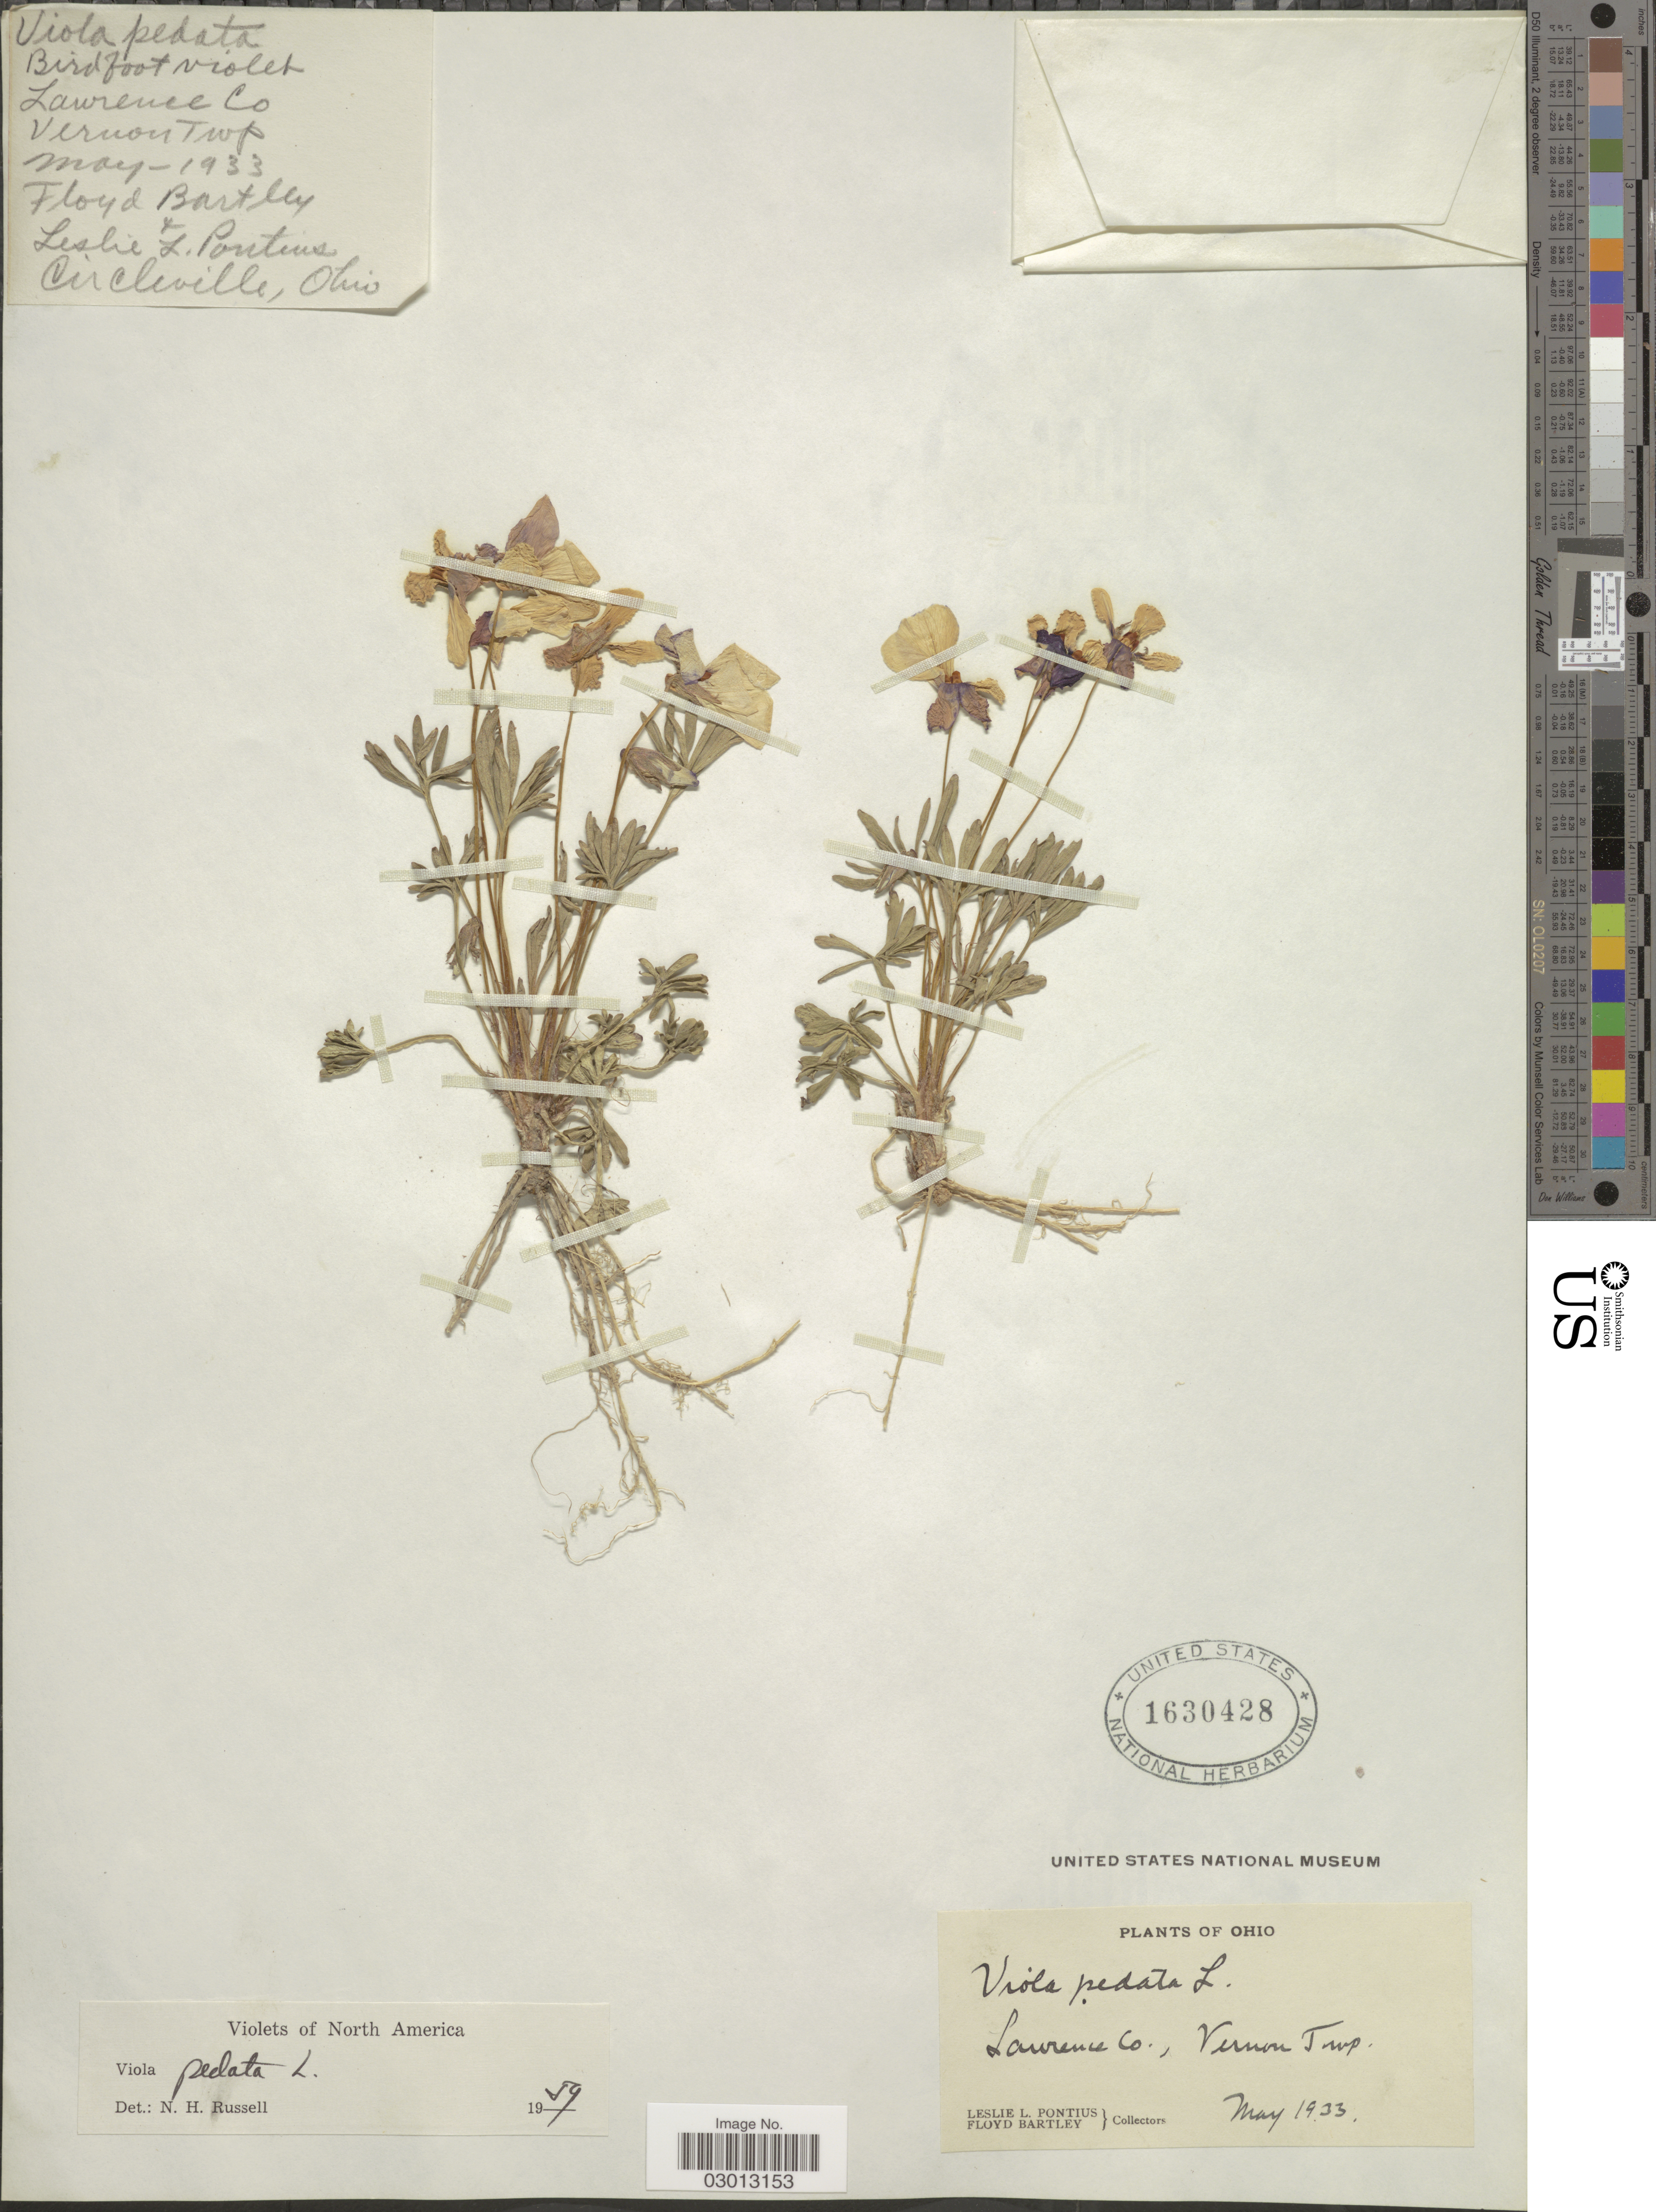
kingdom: Plantae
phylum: Tracheophyta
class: Magnoliopsida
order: Malpighiales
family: Violaceae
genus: Viola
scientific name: Viola pedata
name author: L.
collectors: L. Pontius & F. Bartley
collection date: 1933-05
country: United States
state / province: Ohio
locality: Lawrence Co., Vernon Twp.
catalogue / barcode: US 1630428